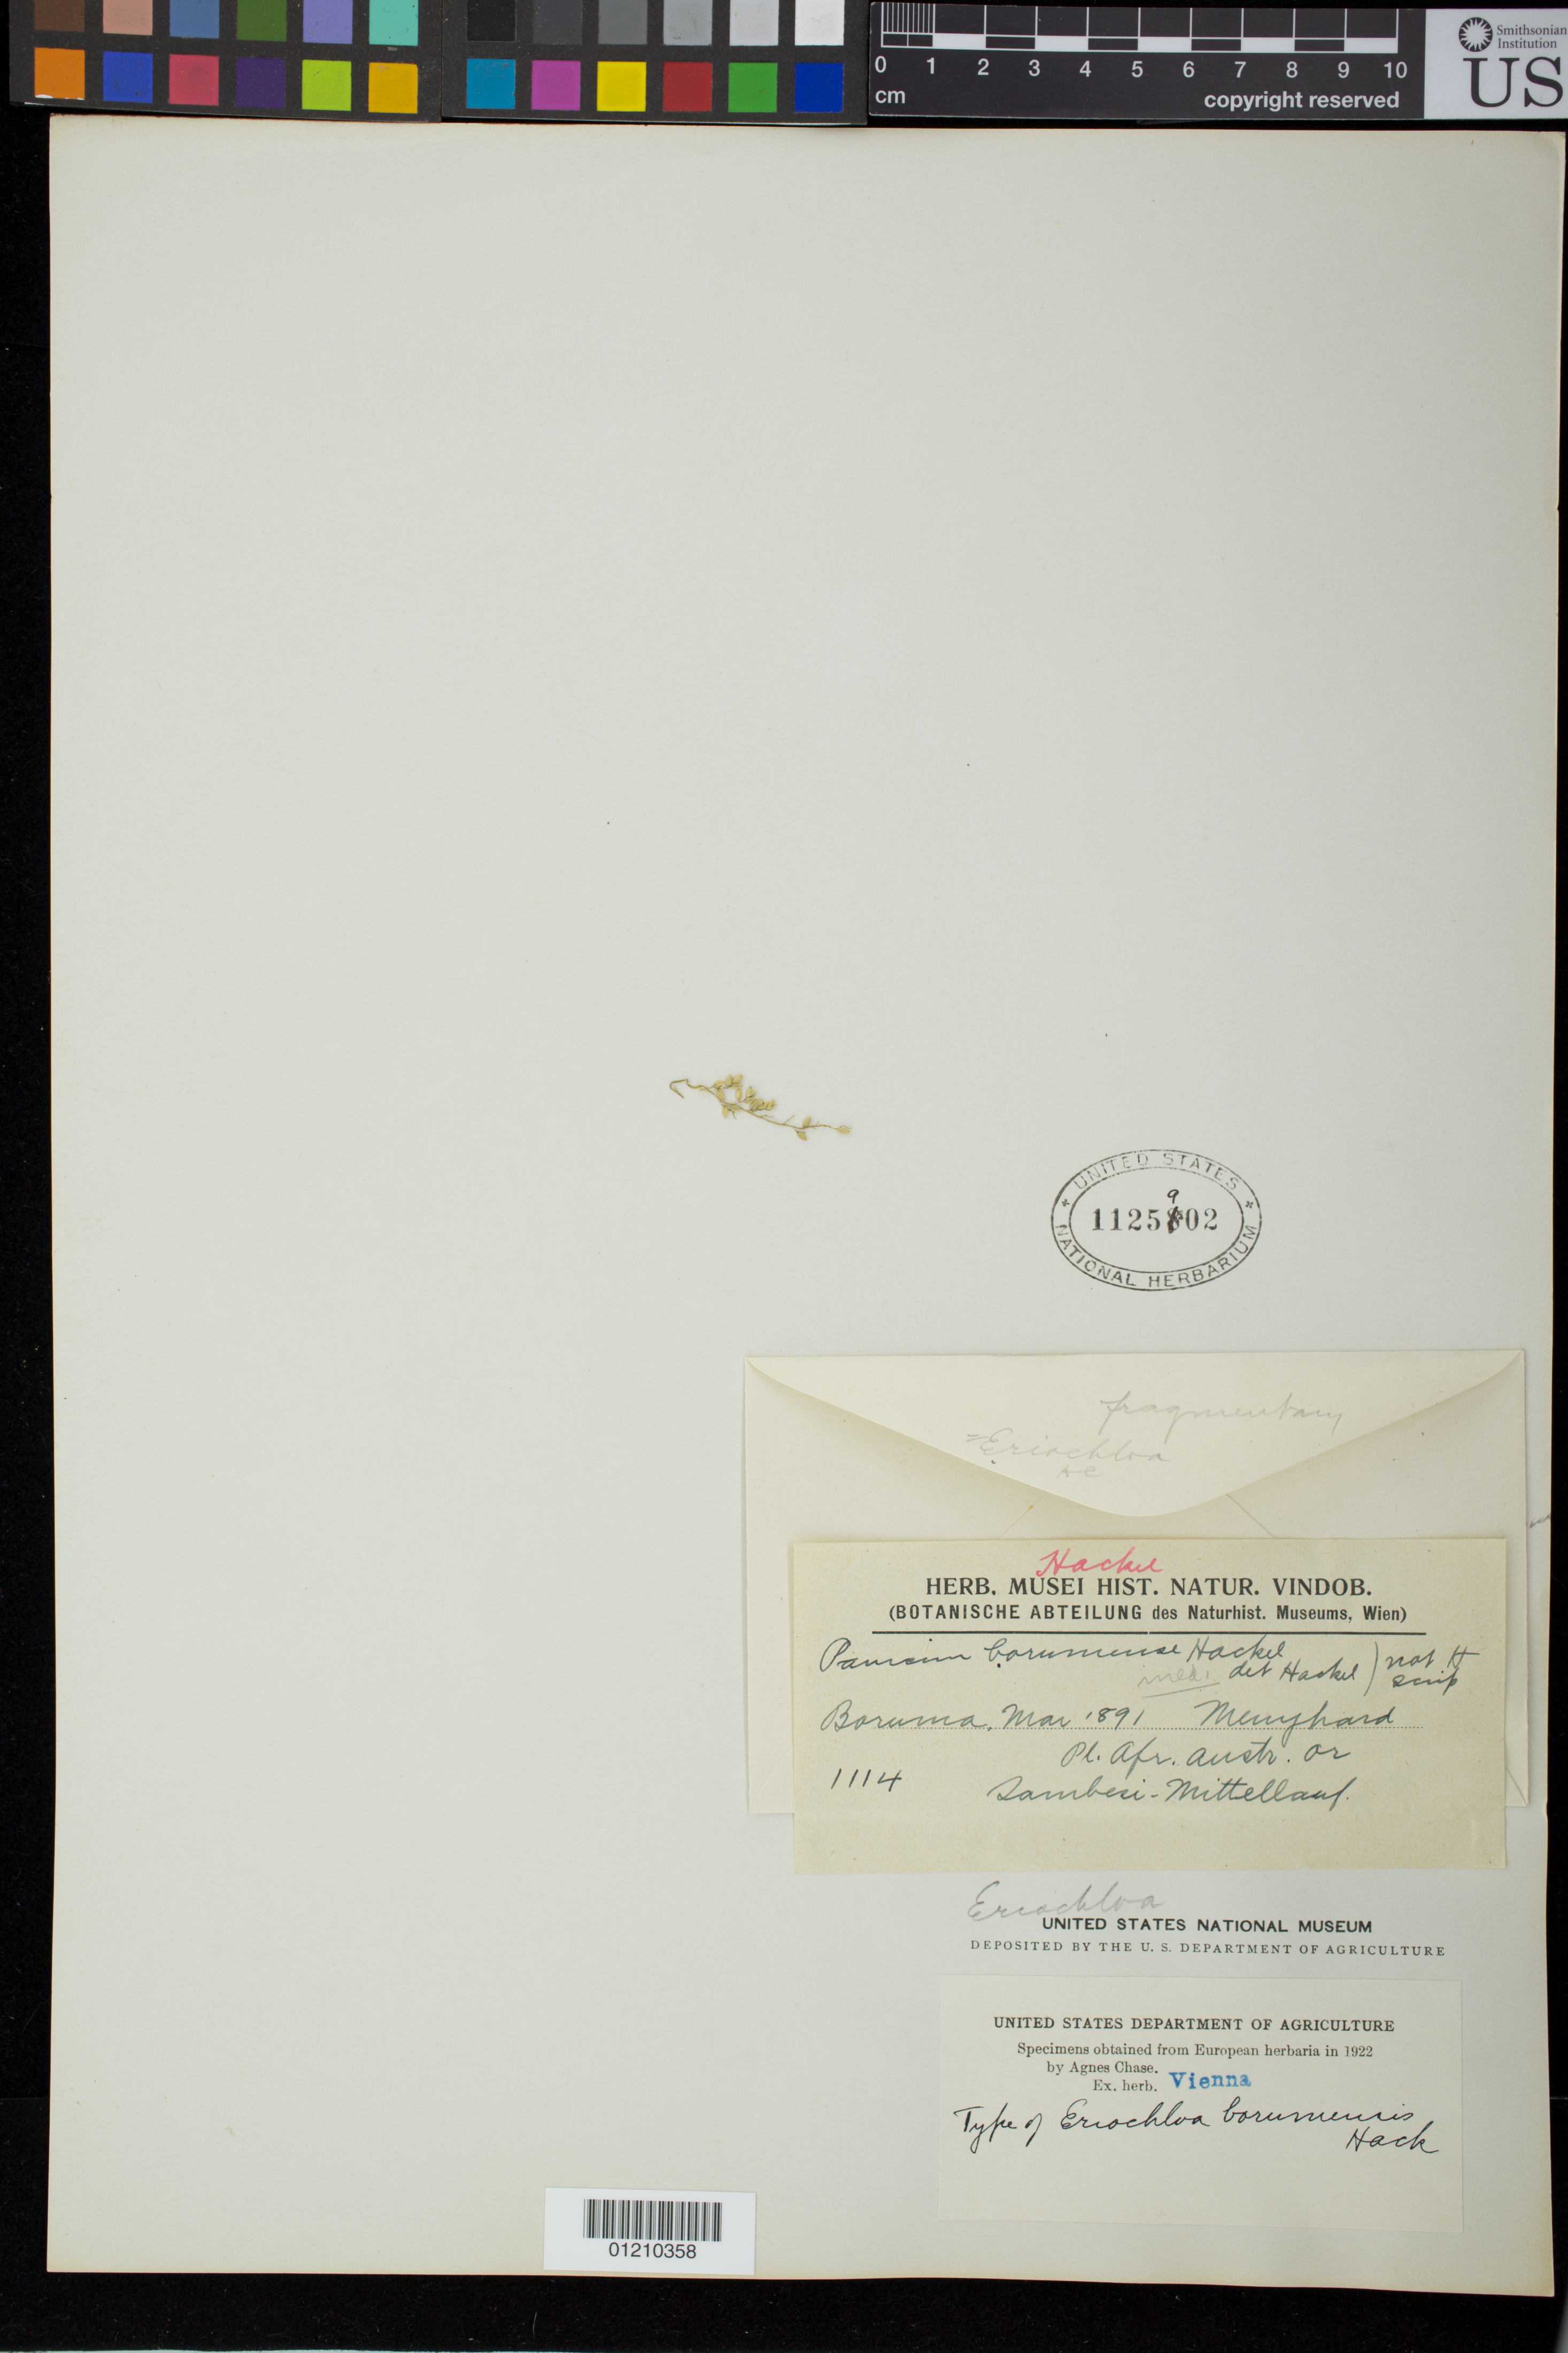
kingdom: Plantae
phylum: Tracheophyta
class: Liliopsida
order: Poales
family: Poaceae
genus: Eriochloa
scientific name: Eriochloa borumensis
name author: Hack.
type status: Type Collection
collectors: L. Menyharth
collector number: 1114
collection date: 1891-03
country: Mozambique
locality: Boruma, Sambesi-Mittellauf.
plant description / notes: Fragmentary material of type specimen ex herb. Vienna.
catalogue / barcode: US 1125902